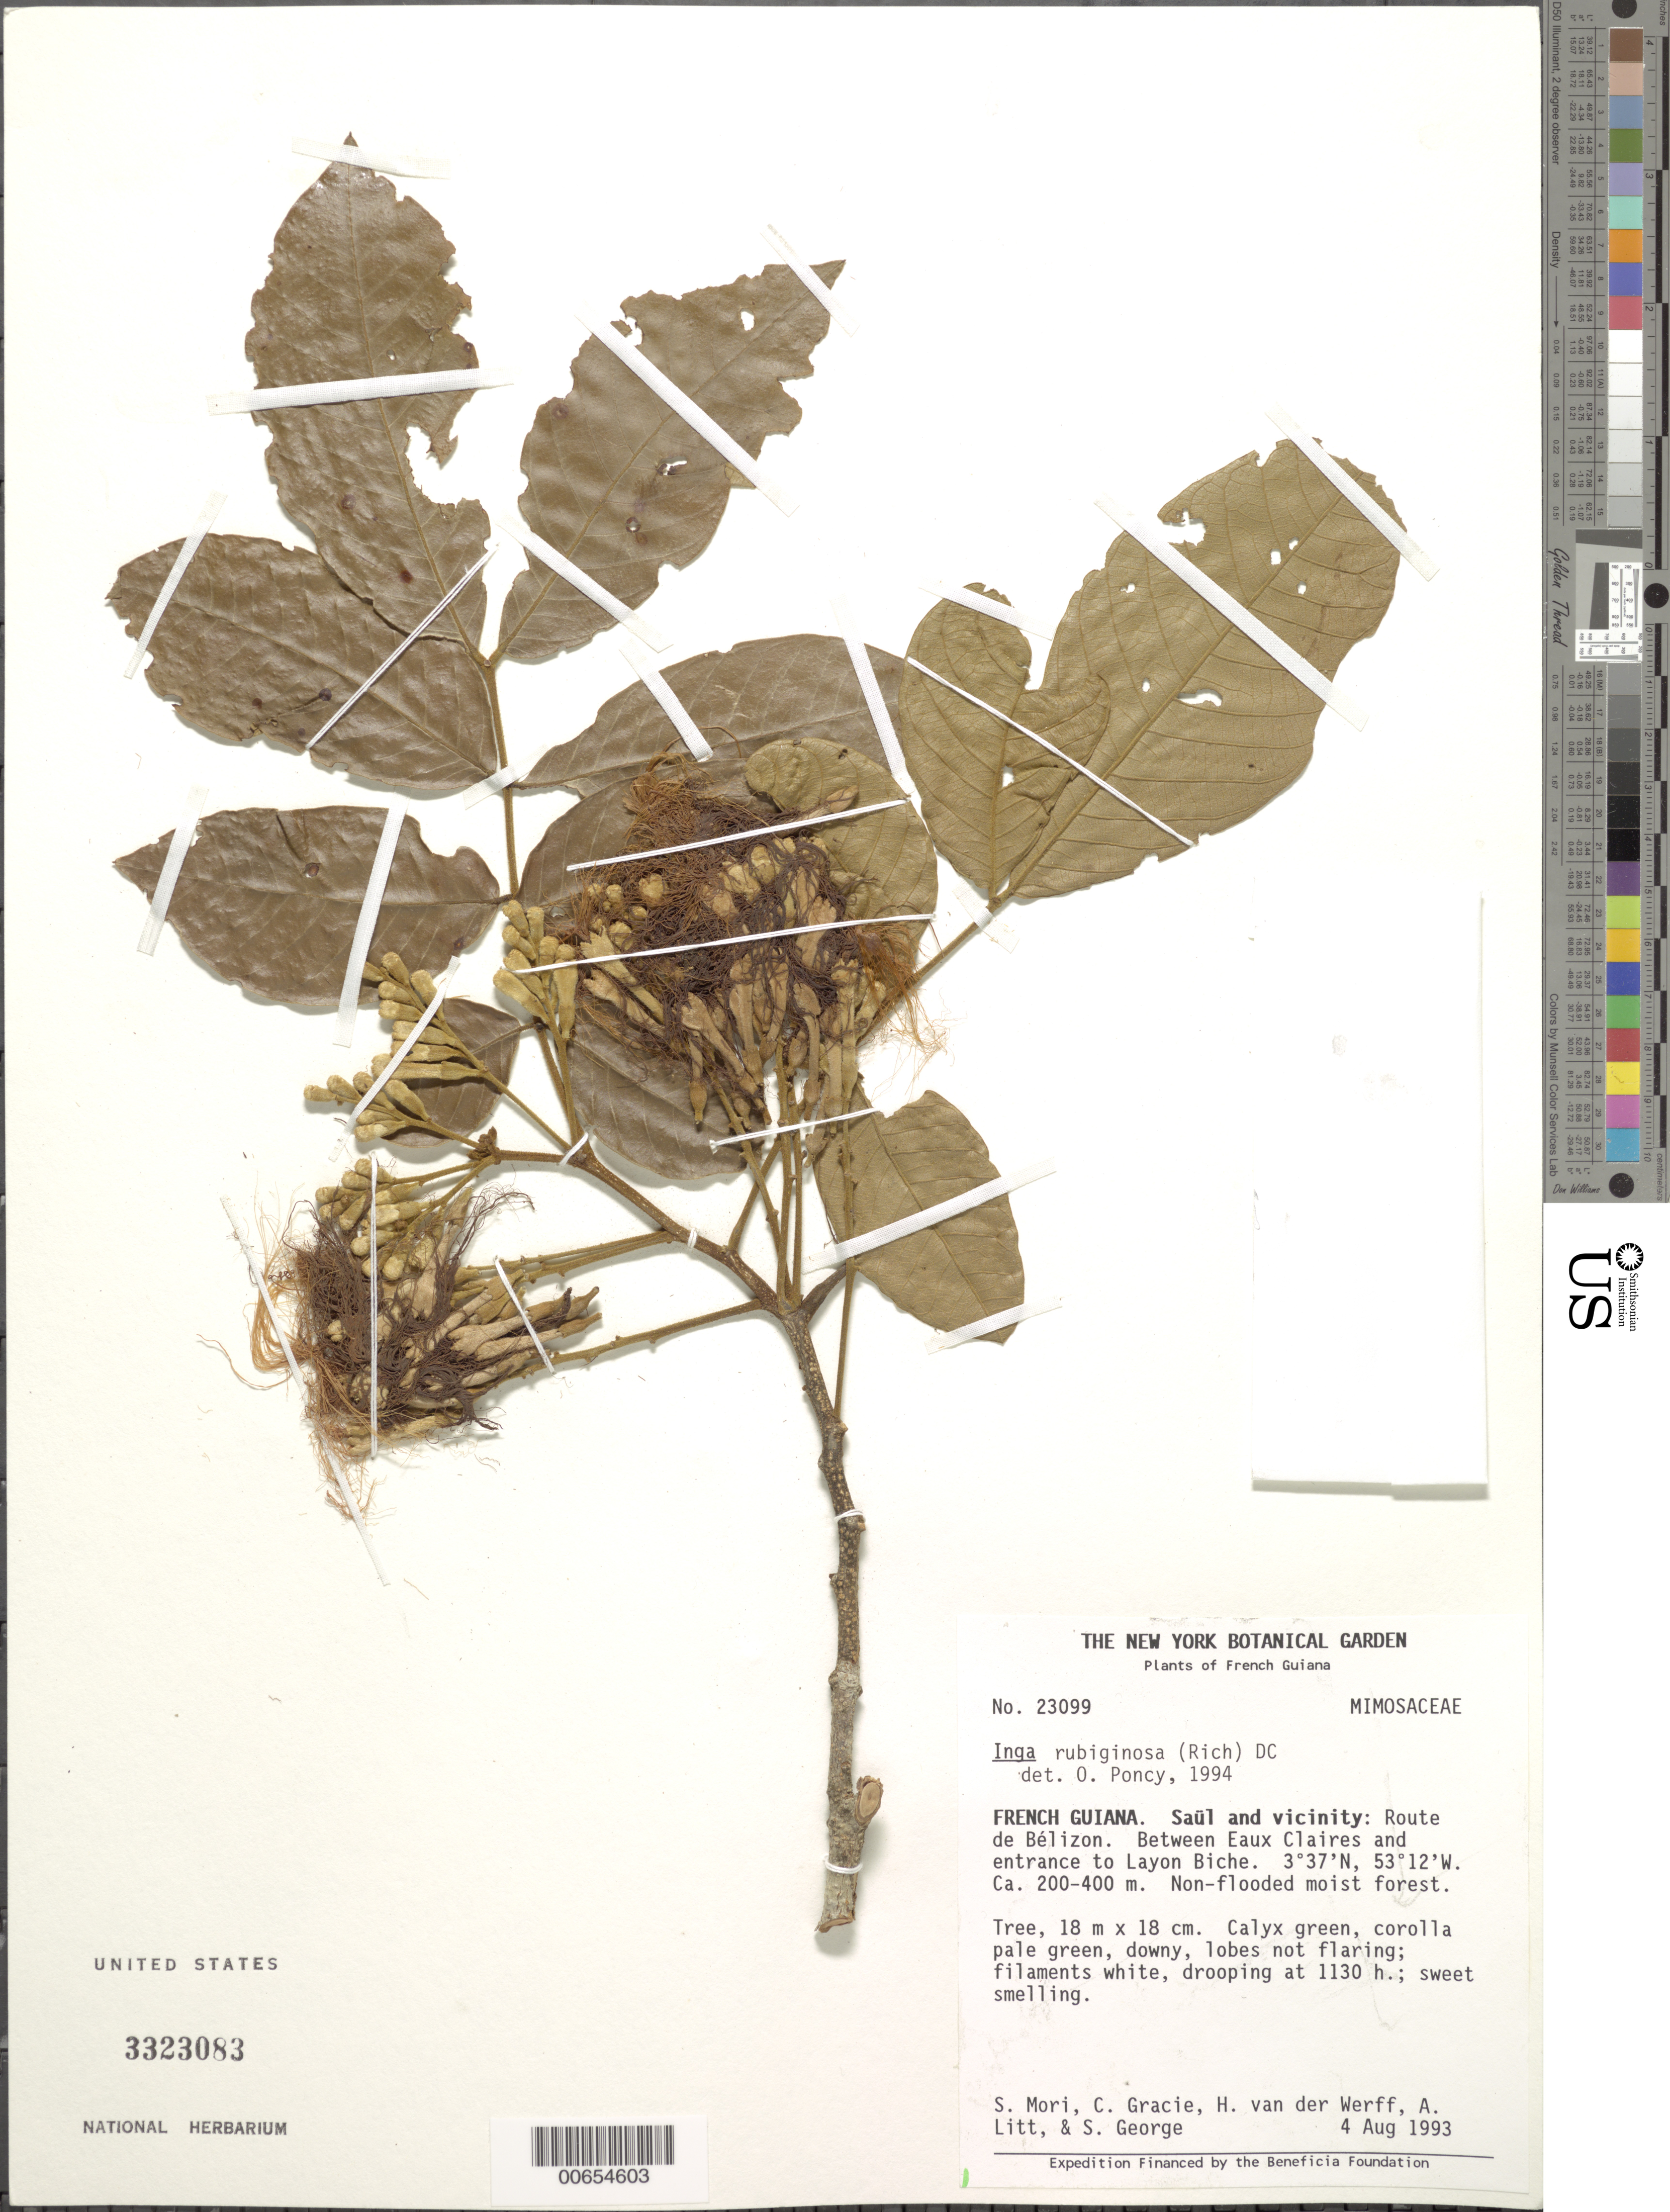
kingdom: Plantae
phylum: Tracheophyta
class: Magnoliopsida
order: Fabales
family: Fabaceae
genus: Inga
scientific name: Inga rubiginosa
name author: (Rich.) DC.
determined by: Poncy, O.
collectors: S. Mori, C. A. Gracie, H. van der Werff, A. Litt & S. George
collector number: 23099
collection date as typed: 4-Aug-93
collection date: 1993-08-04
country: French Guiana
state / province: Saint-Laurent-du-Maroni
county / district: Saül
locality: Saül and vic., Route de Bélizon, between Eaux Claires and entrance to Layon Biche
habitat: Non-flooded moist forest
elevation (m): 200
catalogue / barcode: US 3323083